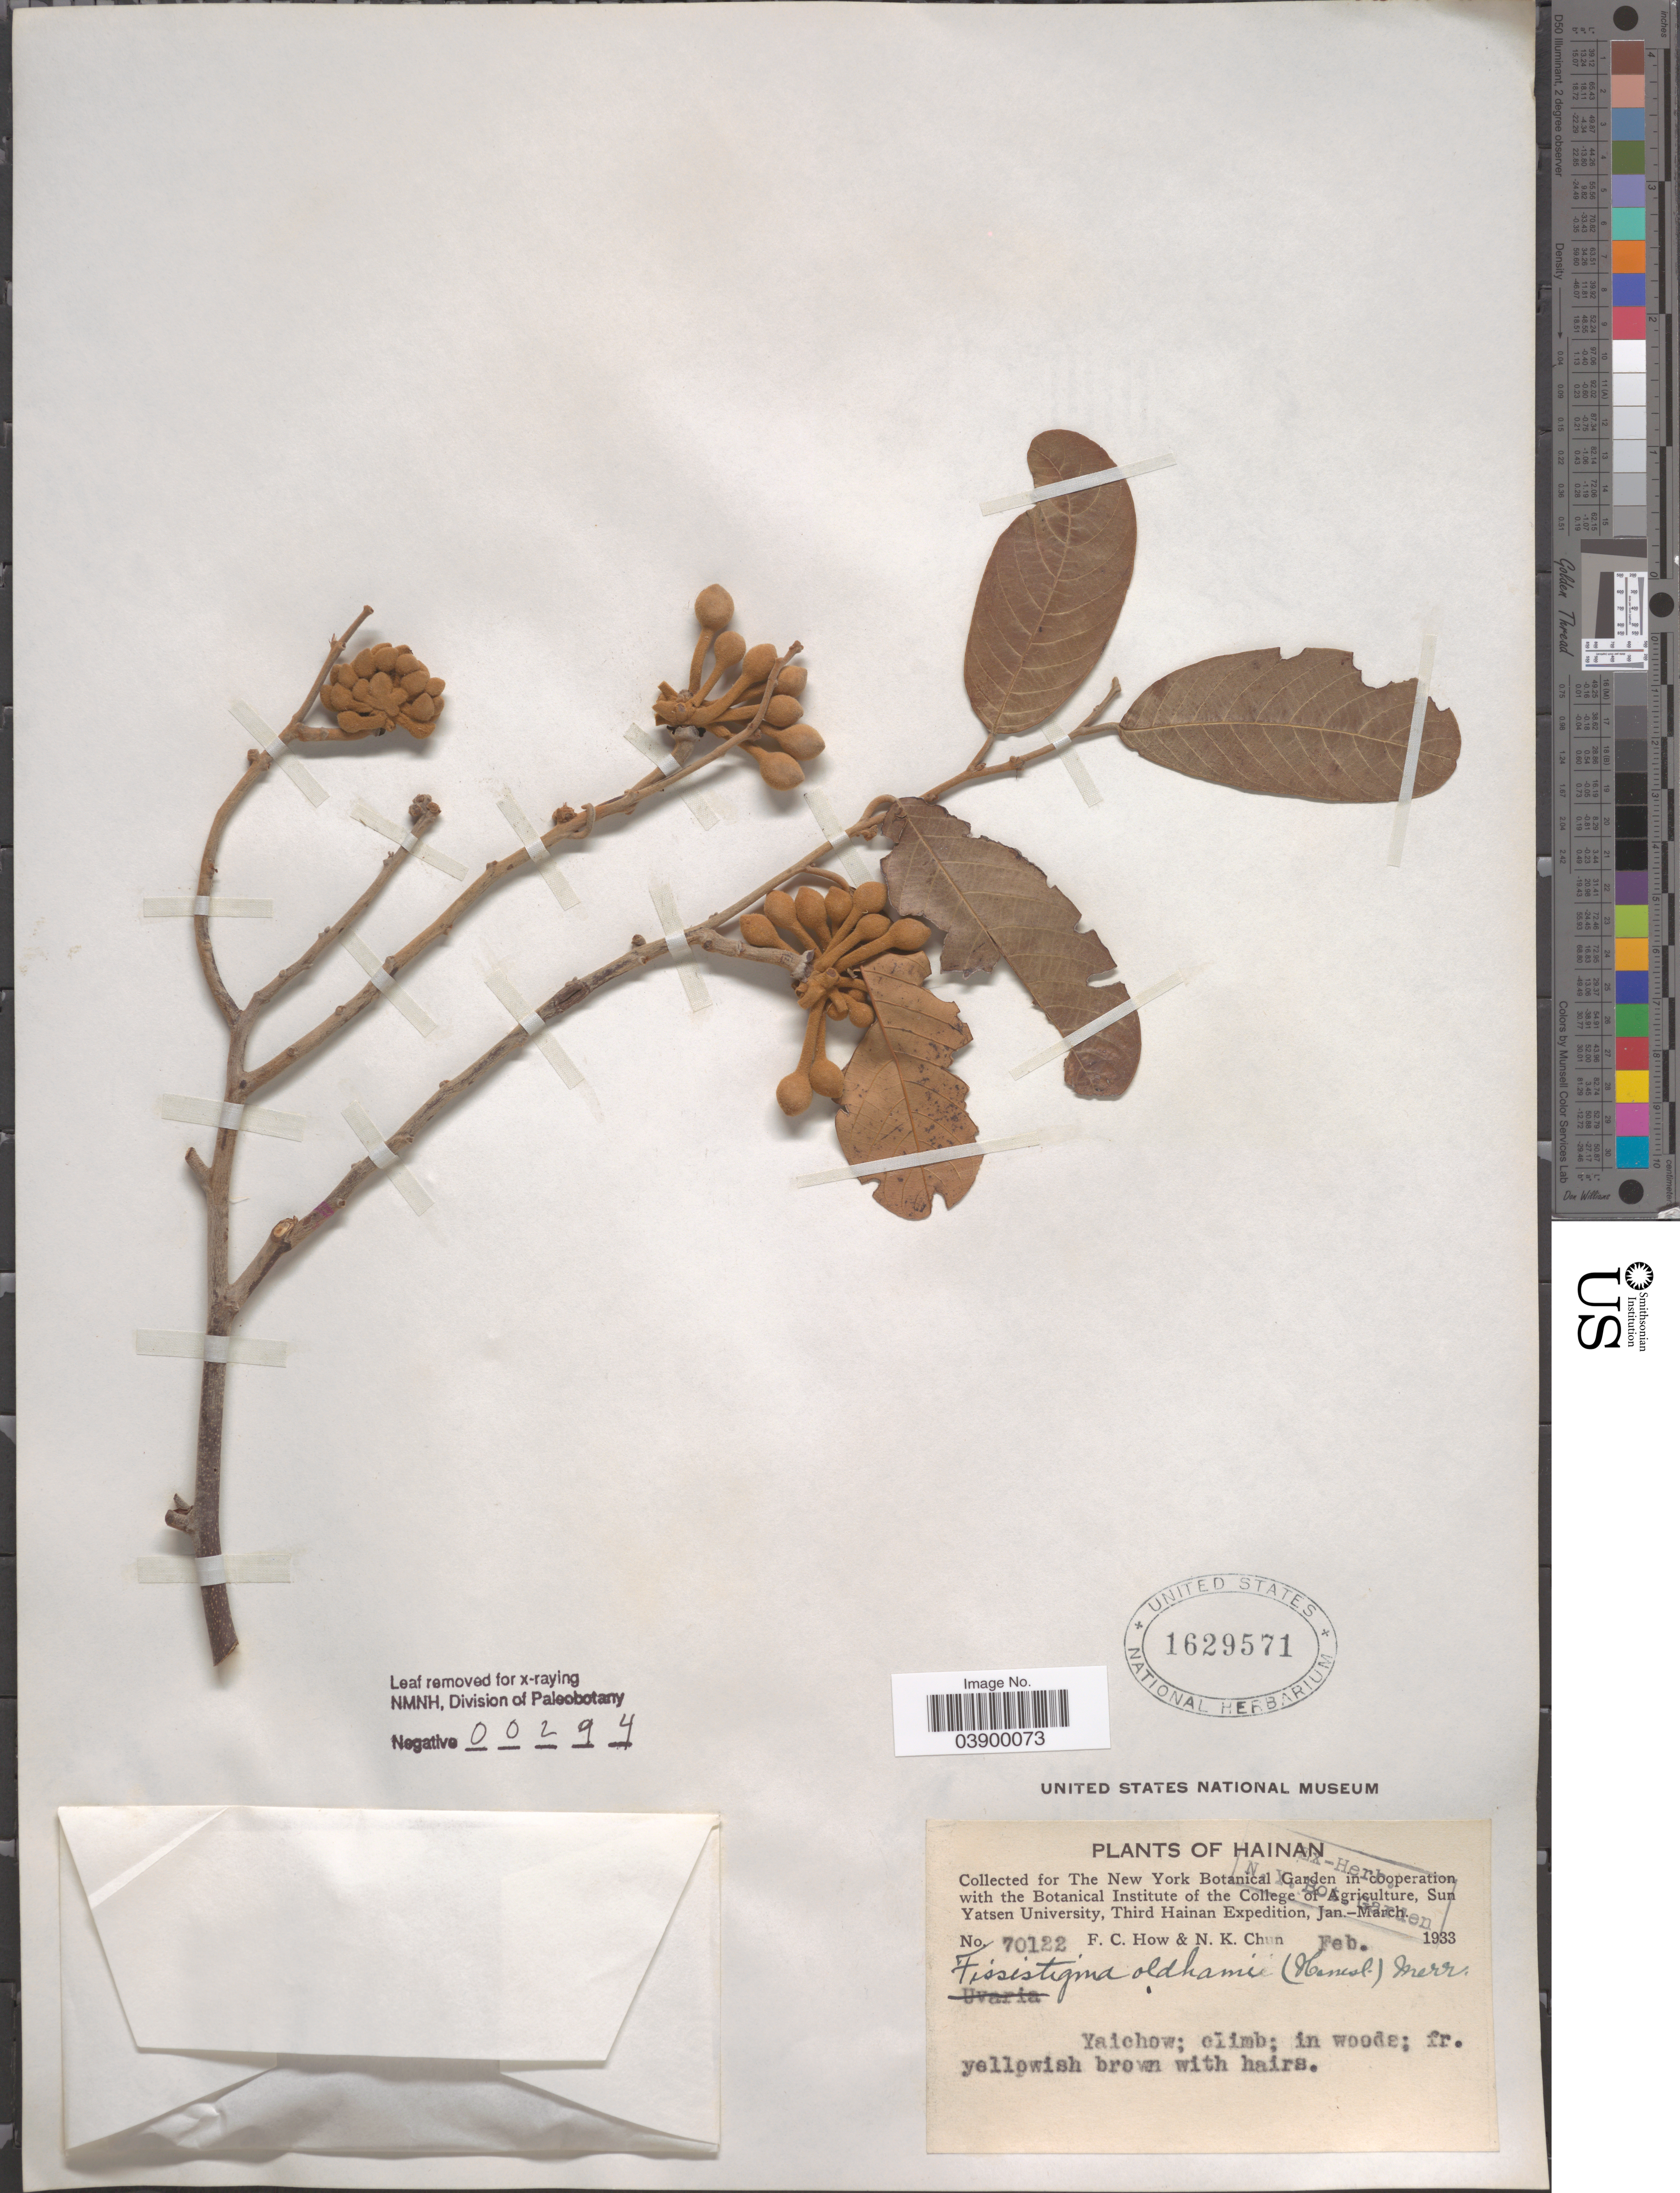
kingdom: Plantae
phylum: Tracheophyta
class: Magnoliopsida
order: Magnoliales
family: Annonaceae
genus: Fissistigma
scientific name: Fissistigma oldhamii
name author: (Hemsl.) Merr.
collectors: F. C. How & N. K. Chun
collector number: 70122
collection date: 1933-02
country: China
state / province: Hainan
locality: Yaichow.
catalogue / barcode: US 1629517